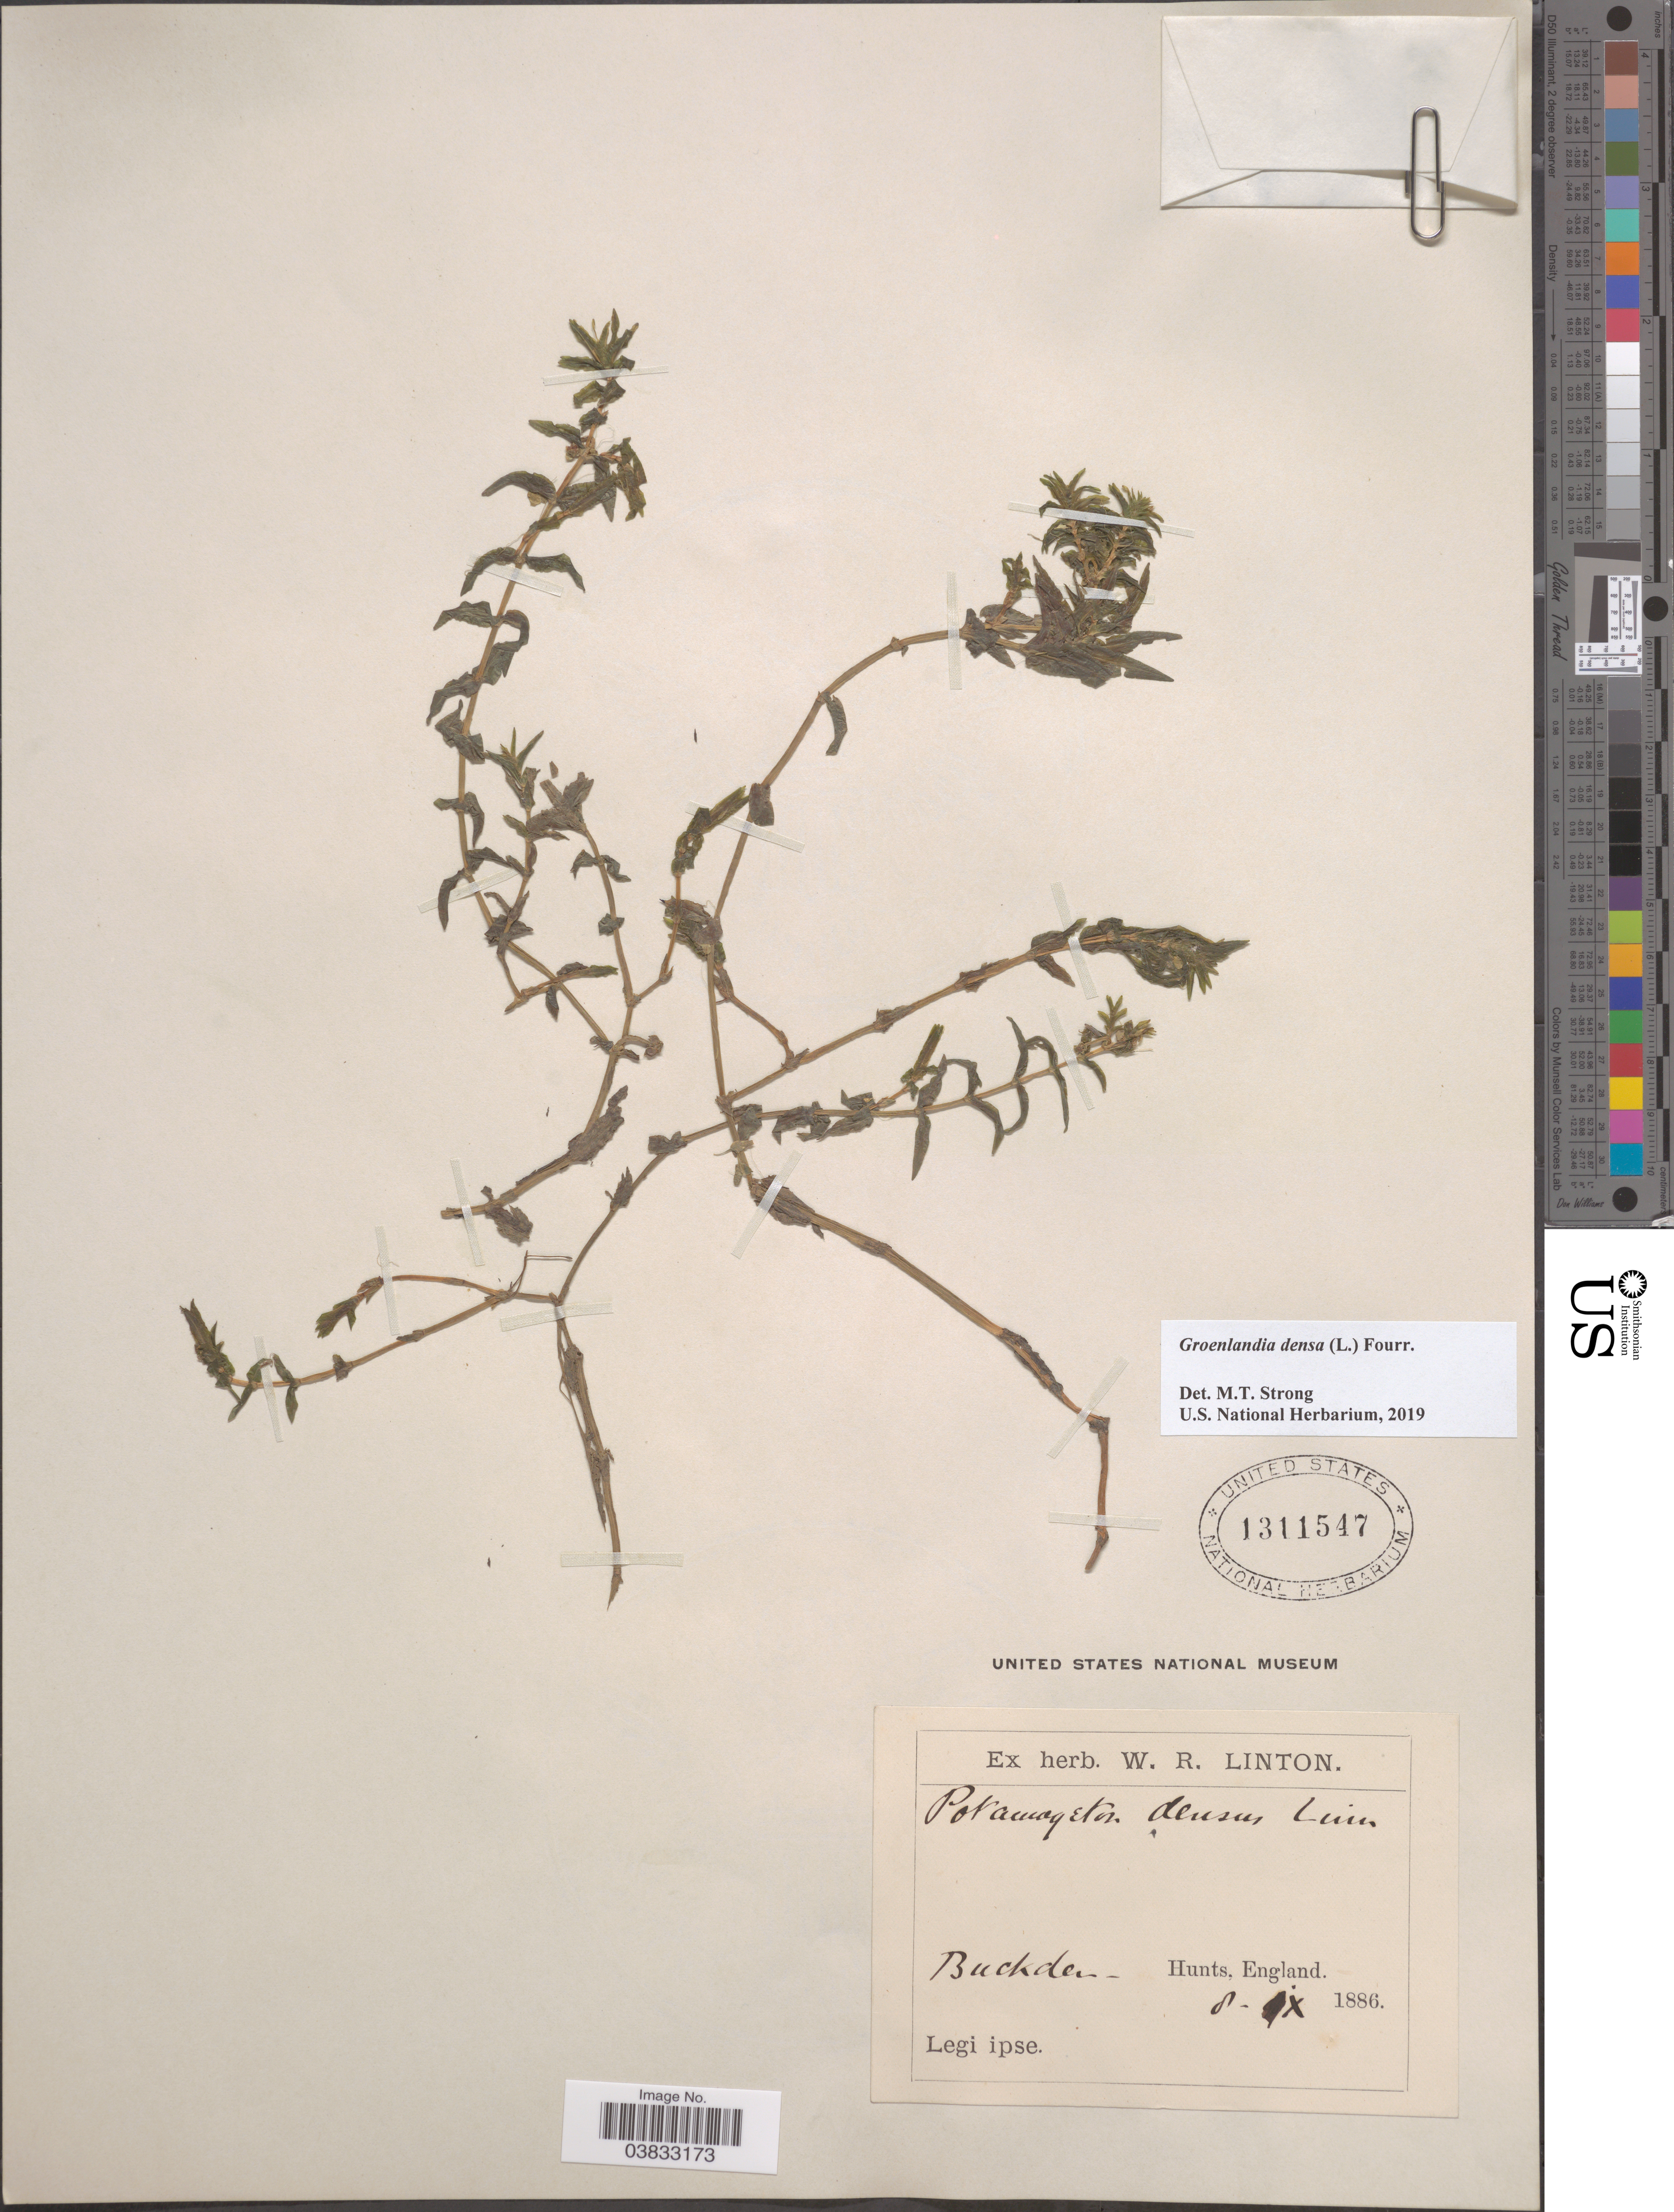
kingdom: Plantae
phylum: Tracheophyta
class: Liliopsida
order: Alismatales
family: Potamogetonaceae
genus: Groenlandia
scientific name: Groenlandia densa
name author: Fourr.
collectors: W. Linton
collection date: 1886-10-08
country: United Kingdom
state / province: England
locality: Buckden. Hunts.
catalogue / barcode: US 1311547